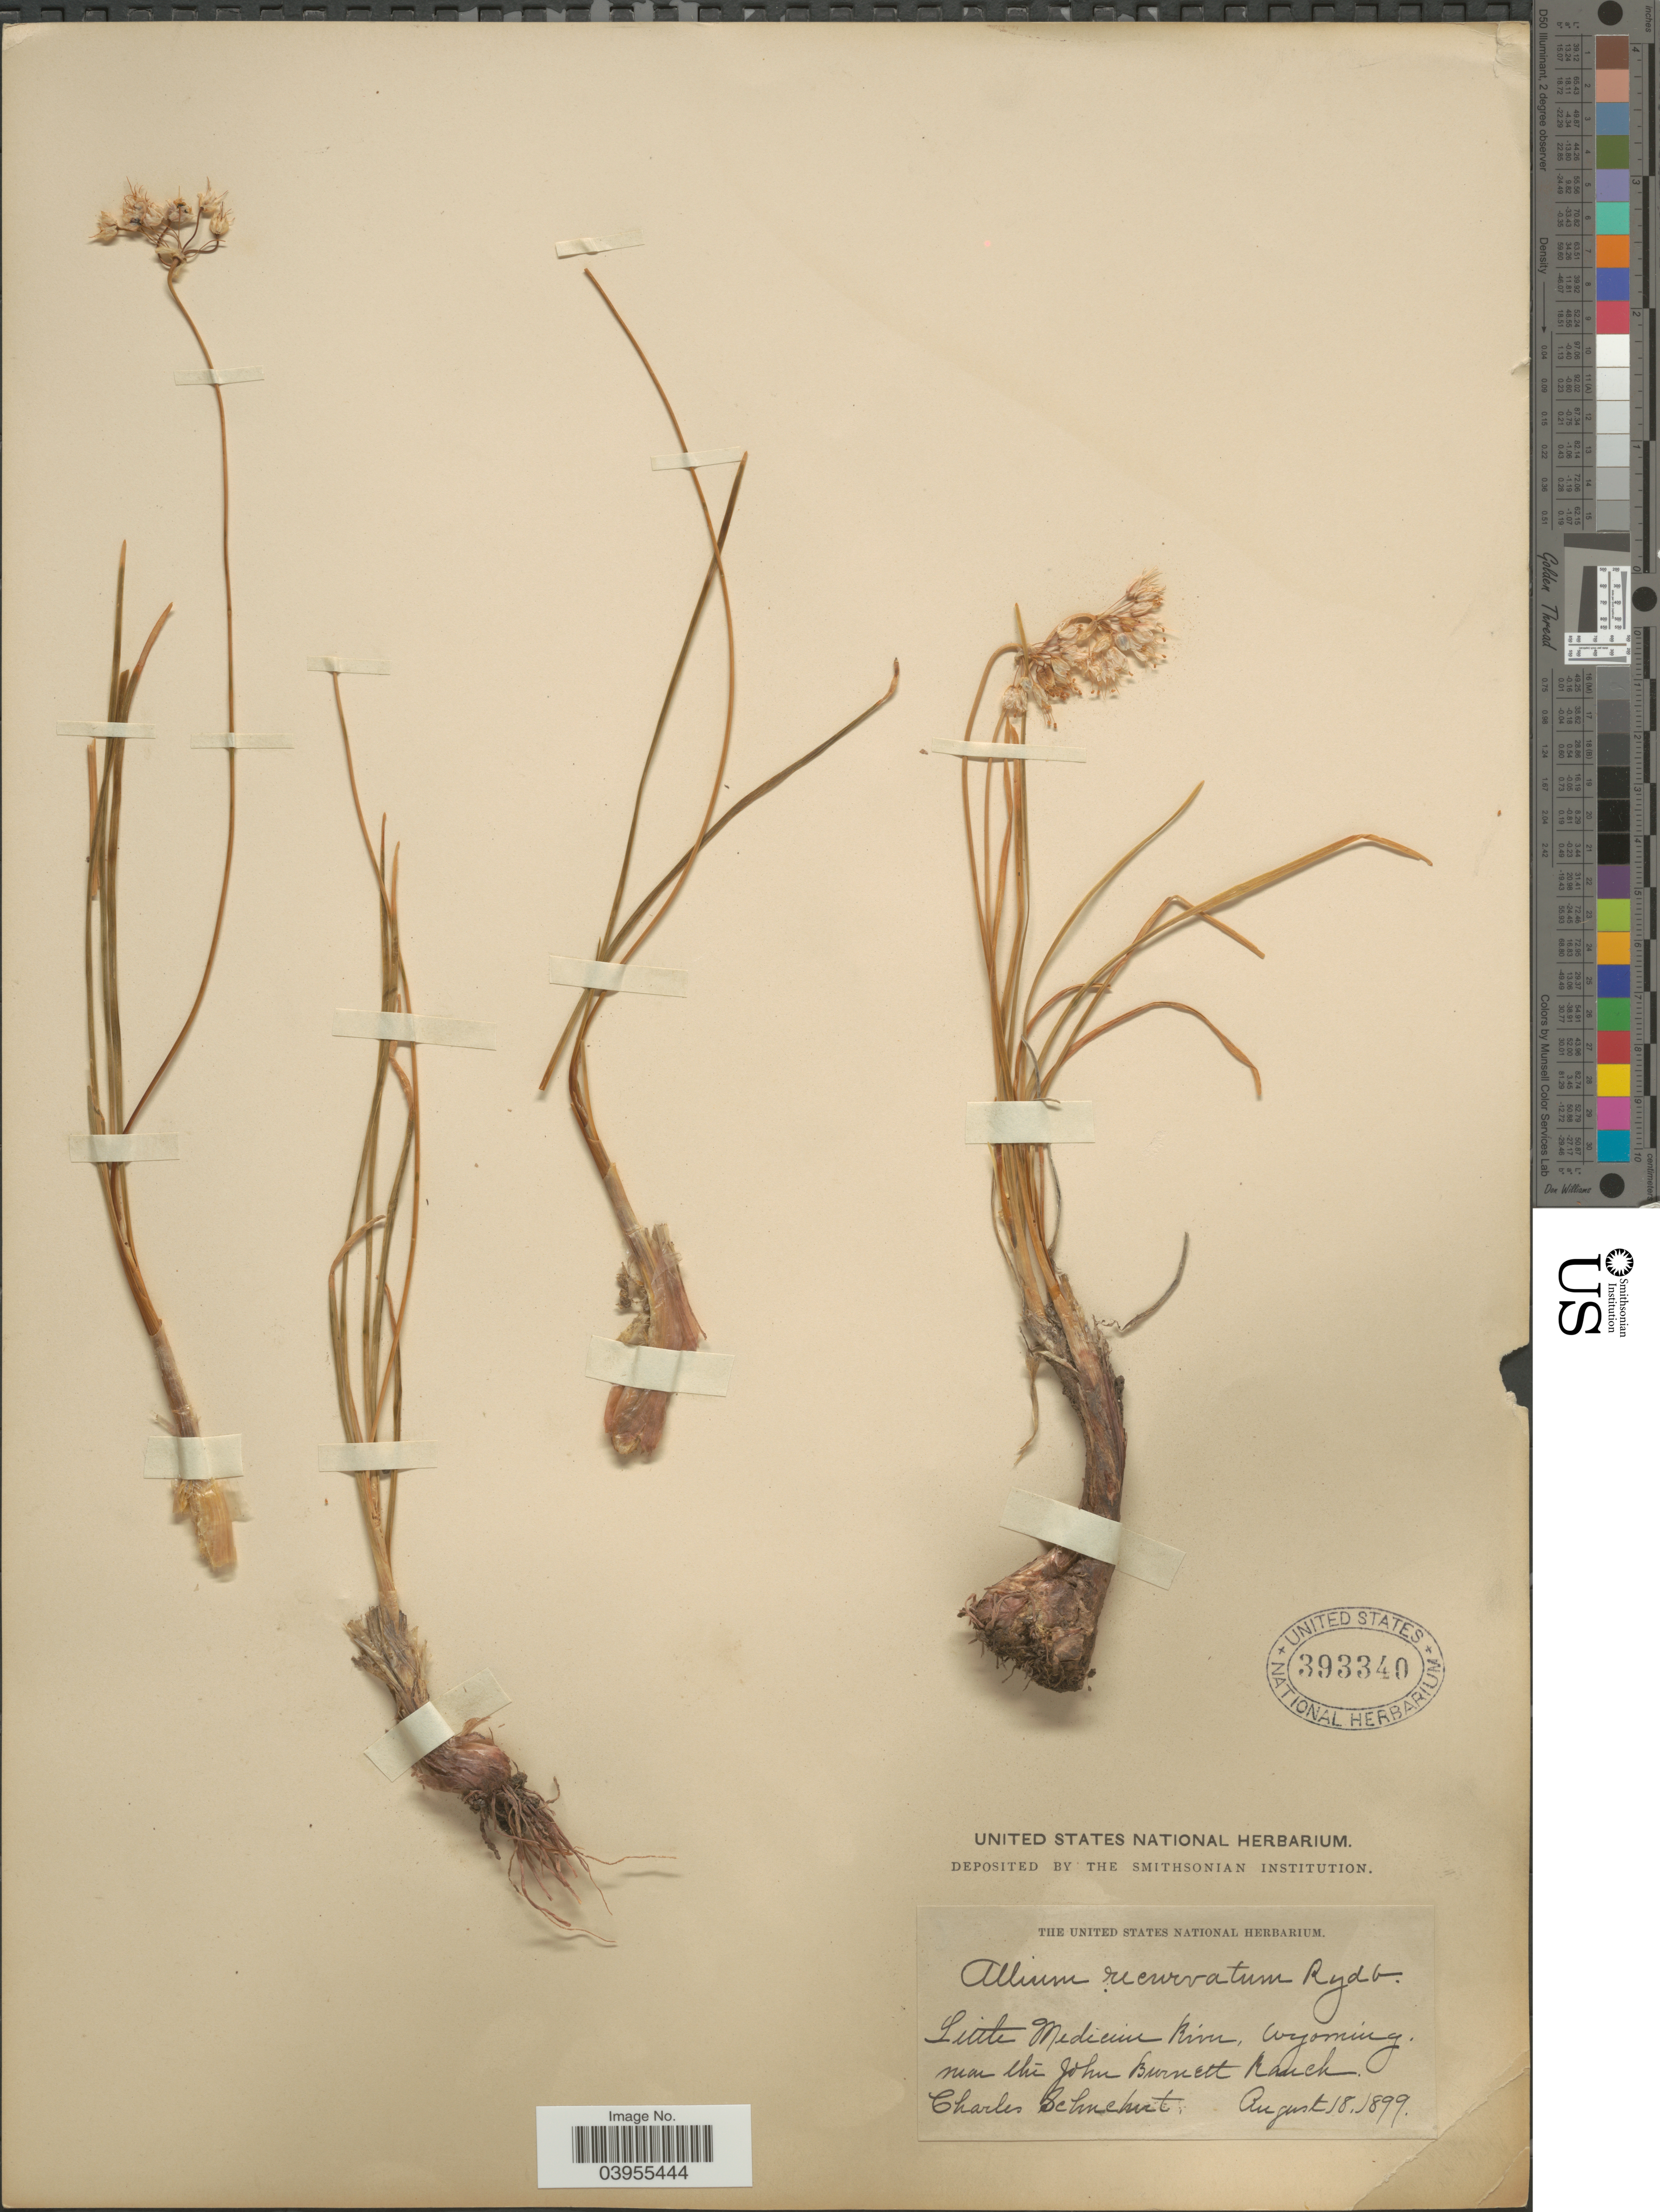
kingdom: Plantae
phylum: Tracheophyta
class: Liliopsida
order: Asparagales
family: Amaryllidaceae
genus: Allium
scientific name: Allium cernuum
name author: Roth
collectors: C. Schuchert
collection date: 1899-08-18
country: United States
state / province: Wyoming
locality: Little Medicine River, near the John Burnett Ranch.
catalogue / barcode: US 393340